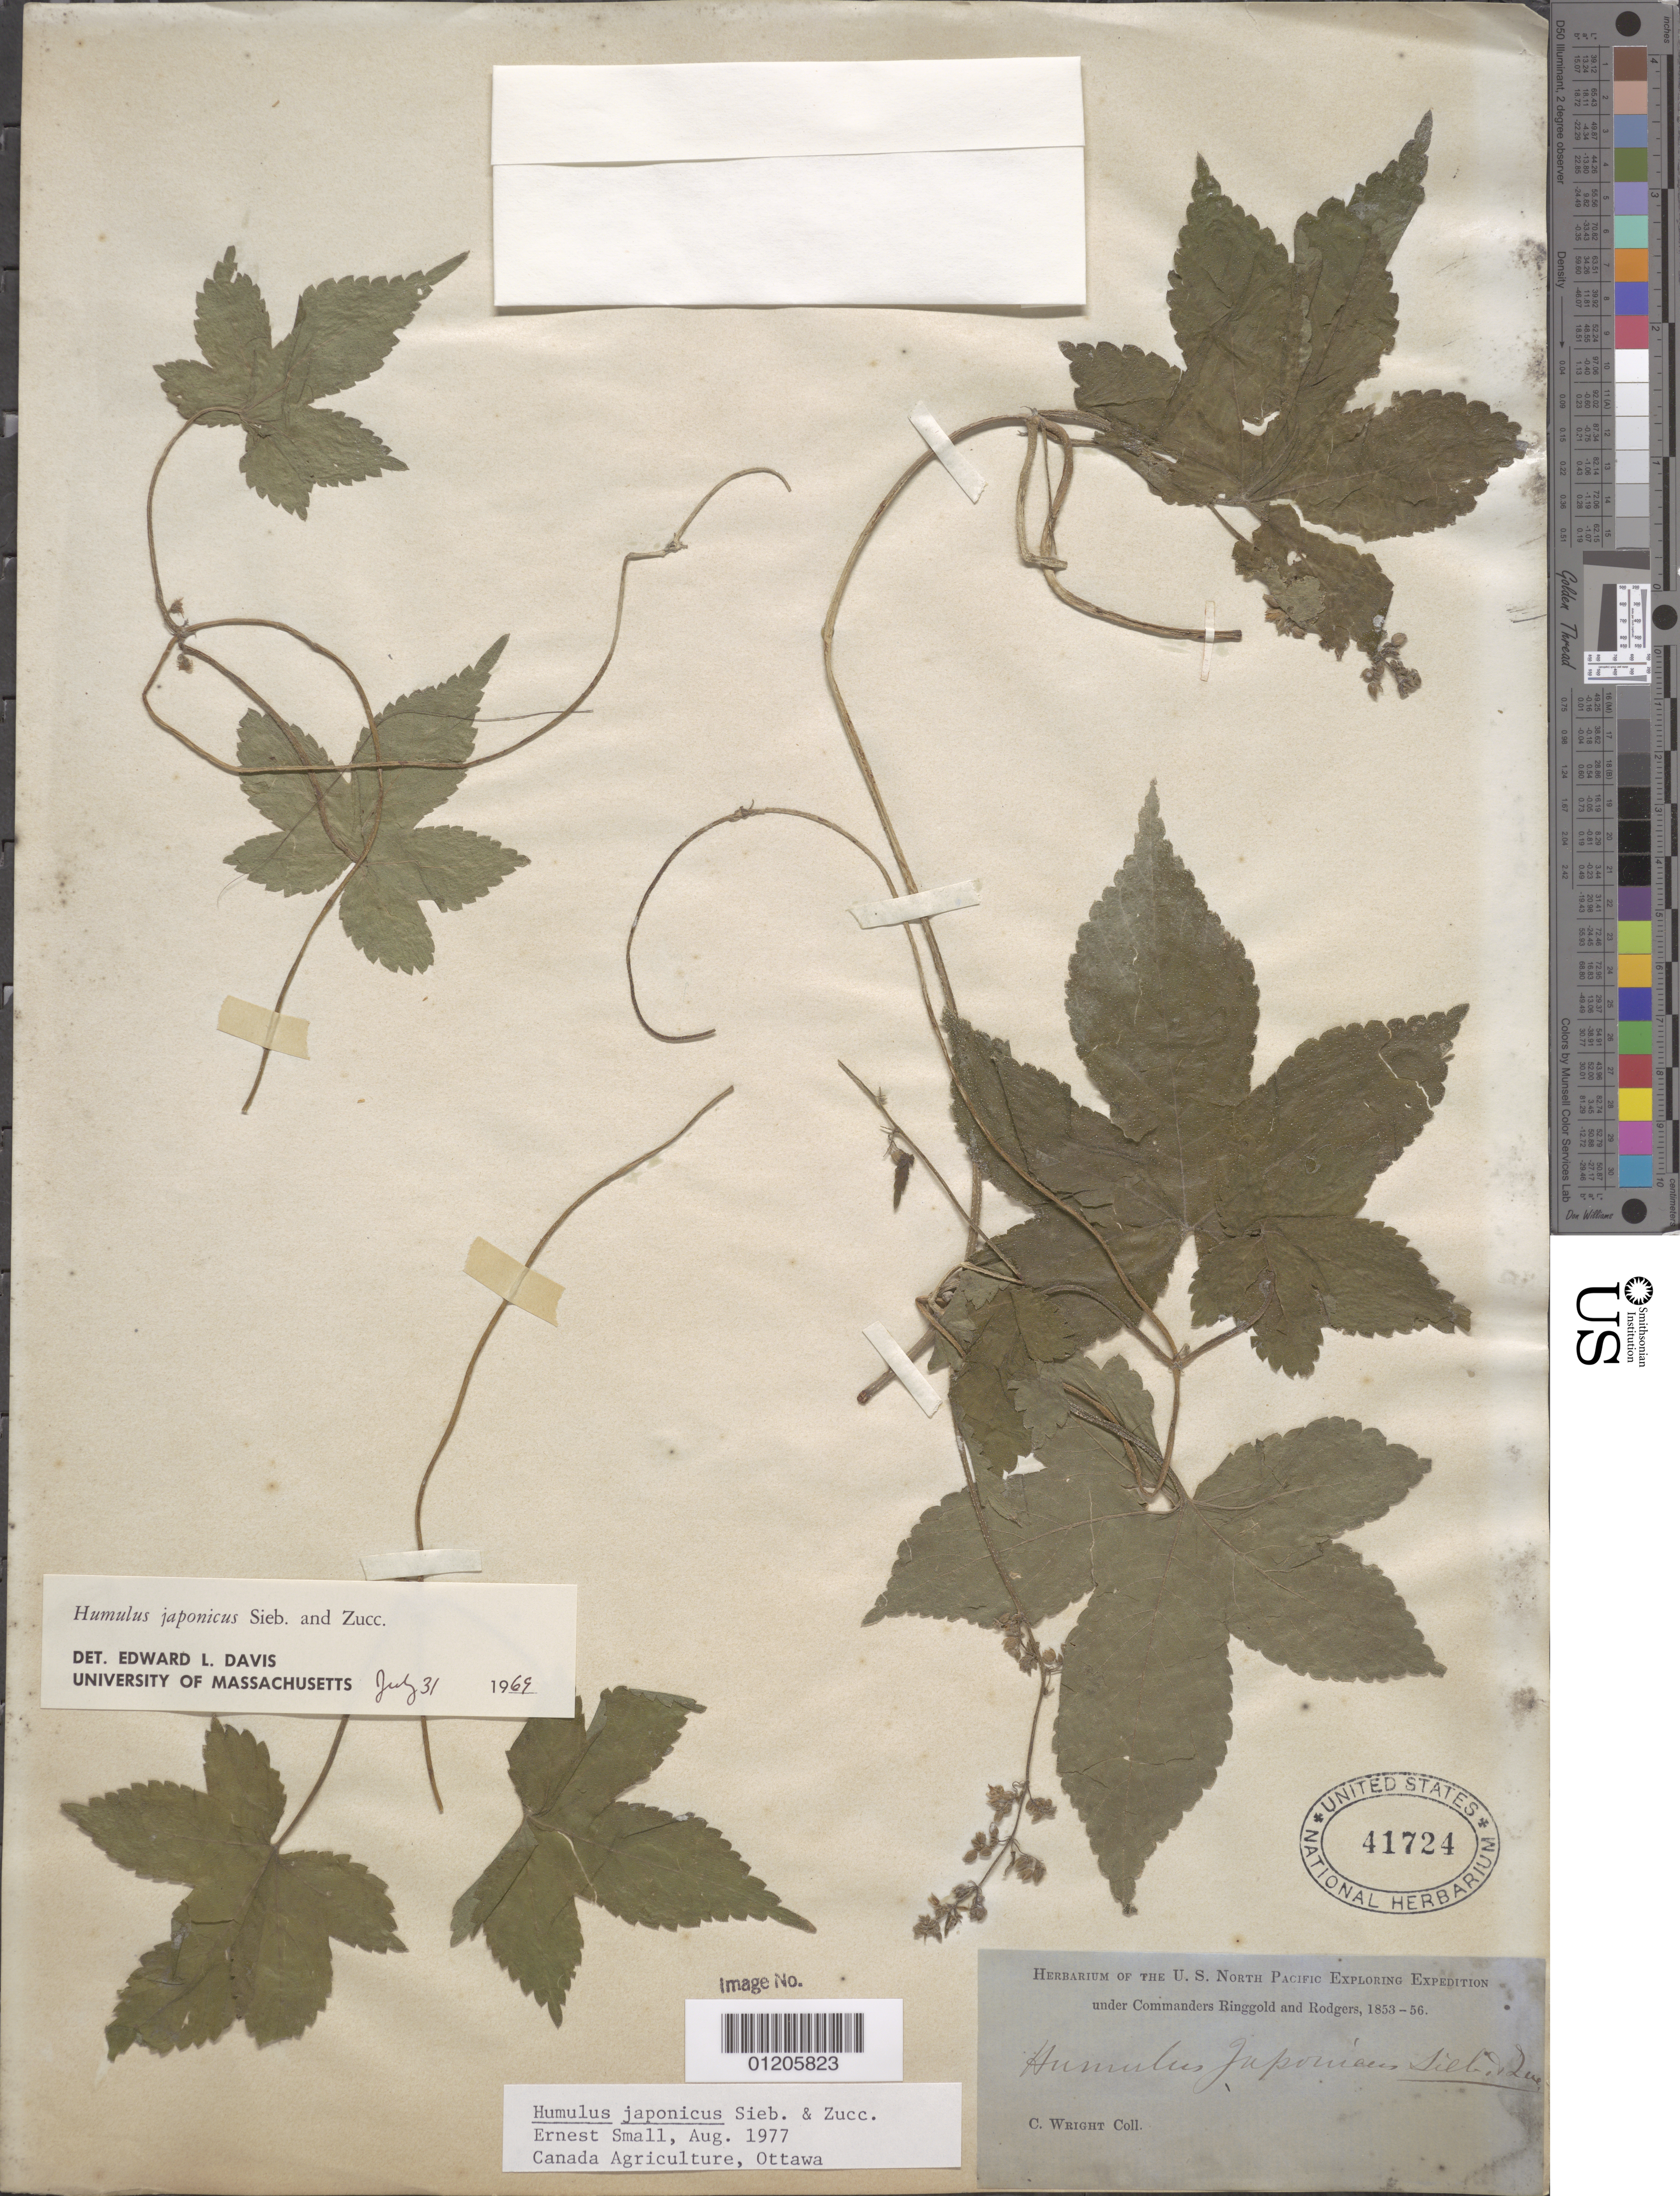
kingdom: Plantae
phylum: Tracheophyta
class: Magnoliopsida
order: Rosales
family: Cannabaceae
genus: Humulus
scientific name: Humulus japonicus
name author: Siebold & Zucc.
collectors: C. Wright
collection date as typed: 1853 to -- -- 1856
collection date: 1853/1856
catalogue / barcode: US 41724